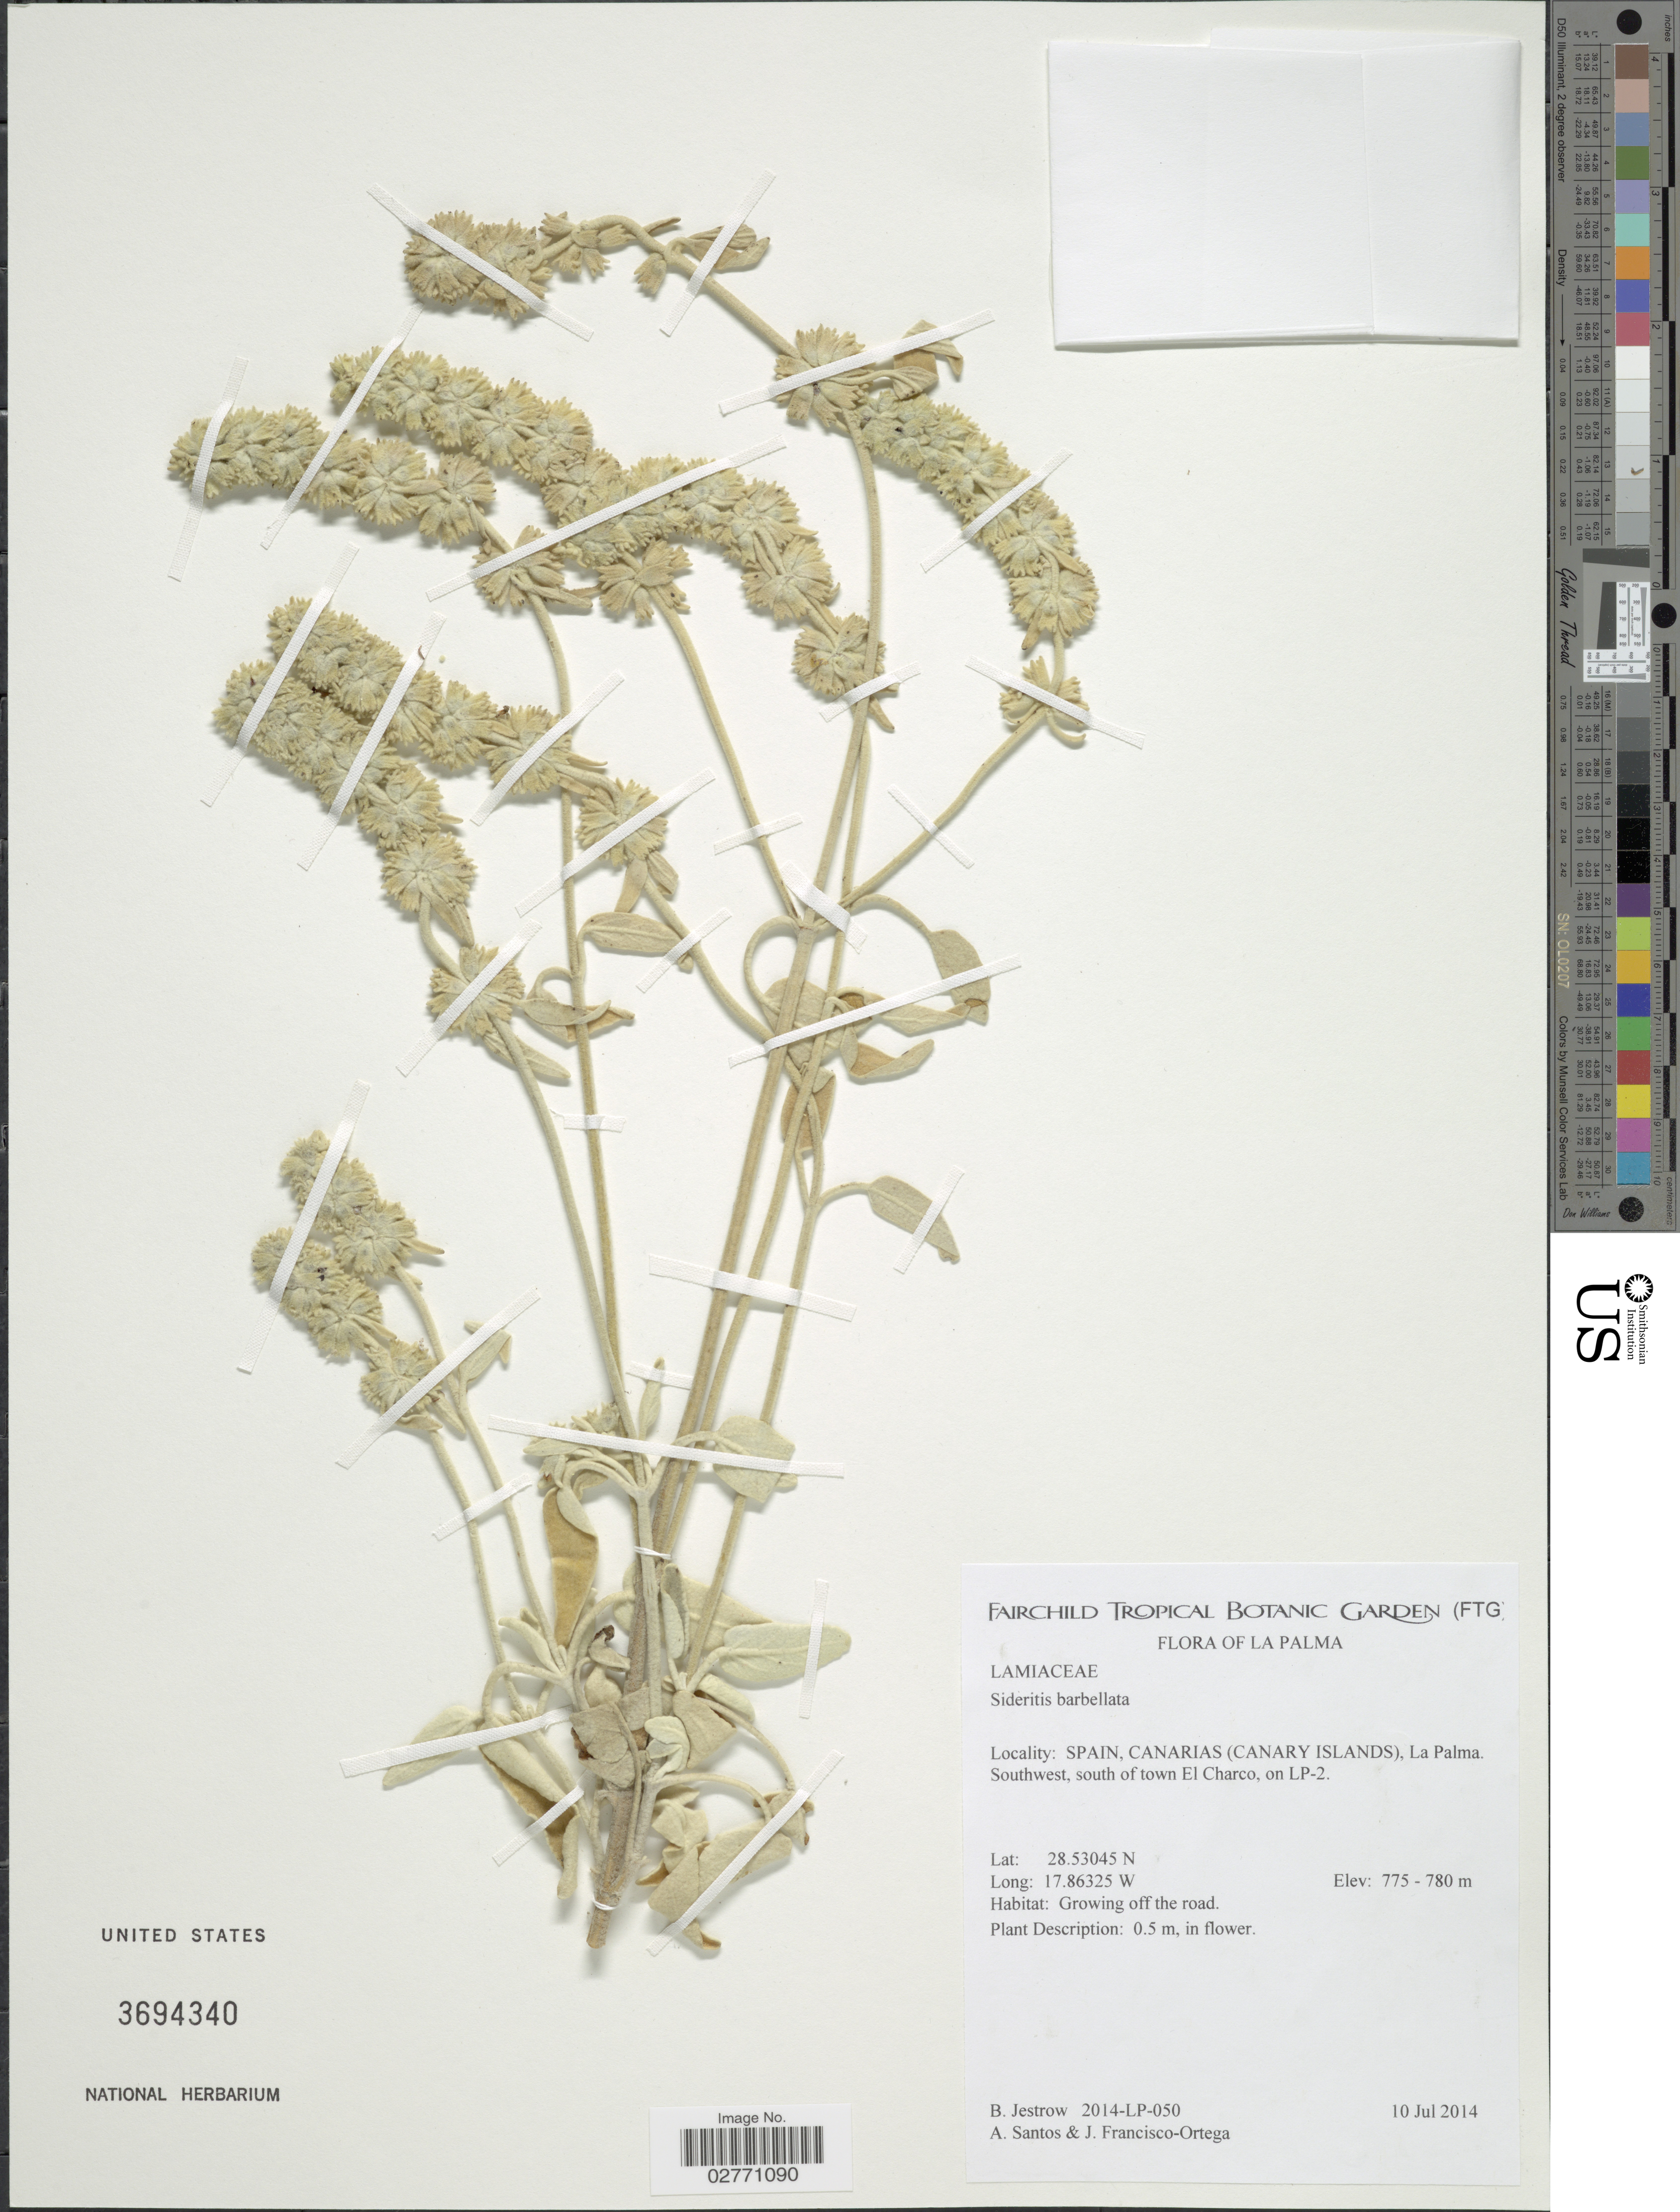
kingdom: Plantae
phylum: Tracheophyta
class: Magnoliopsida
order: Lamiales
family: Lamiaceae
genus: Sideritis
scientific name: Sideritis barbellata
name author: Mend.-Heuer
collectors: B. Jestrow, A. Santos & J. Fransisco-Ortega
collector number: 2014-LP-050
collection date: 2014-07-10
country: Spain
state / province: Canarias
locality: Canary Islands, La Palma. Southwest, south of town El Charco, on LP-2.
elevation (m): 775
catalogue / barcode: US 3694340